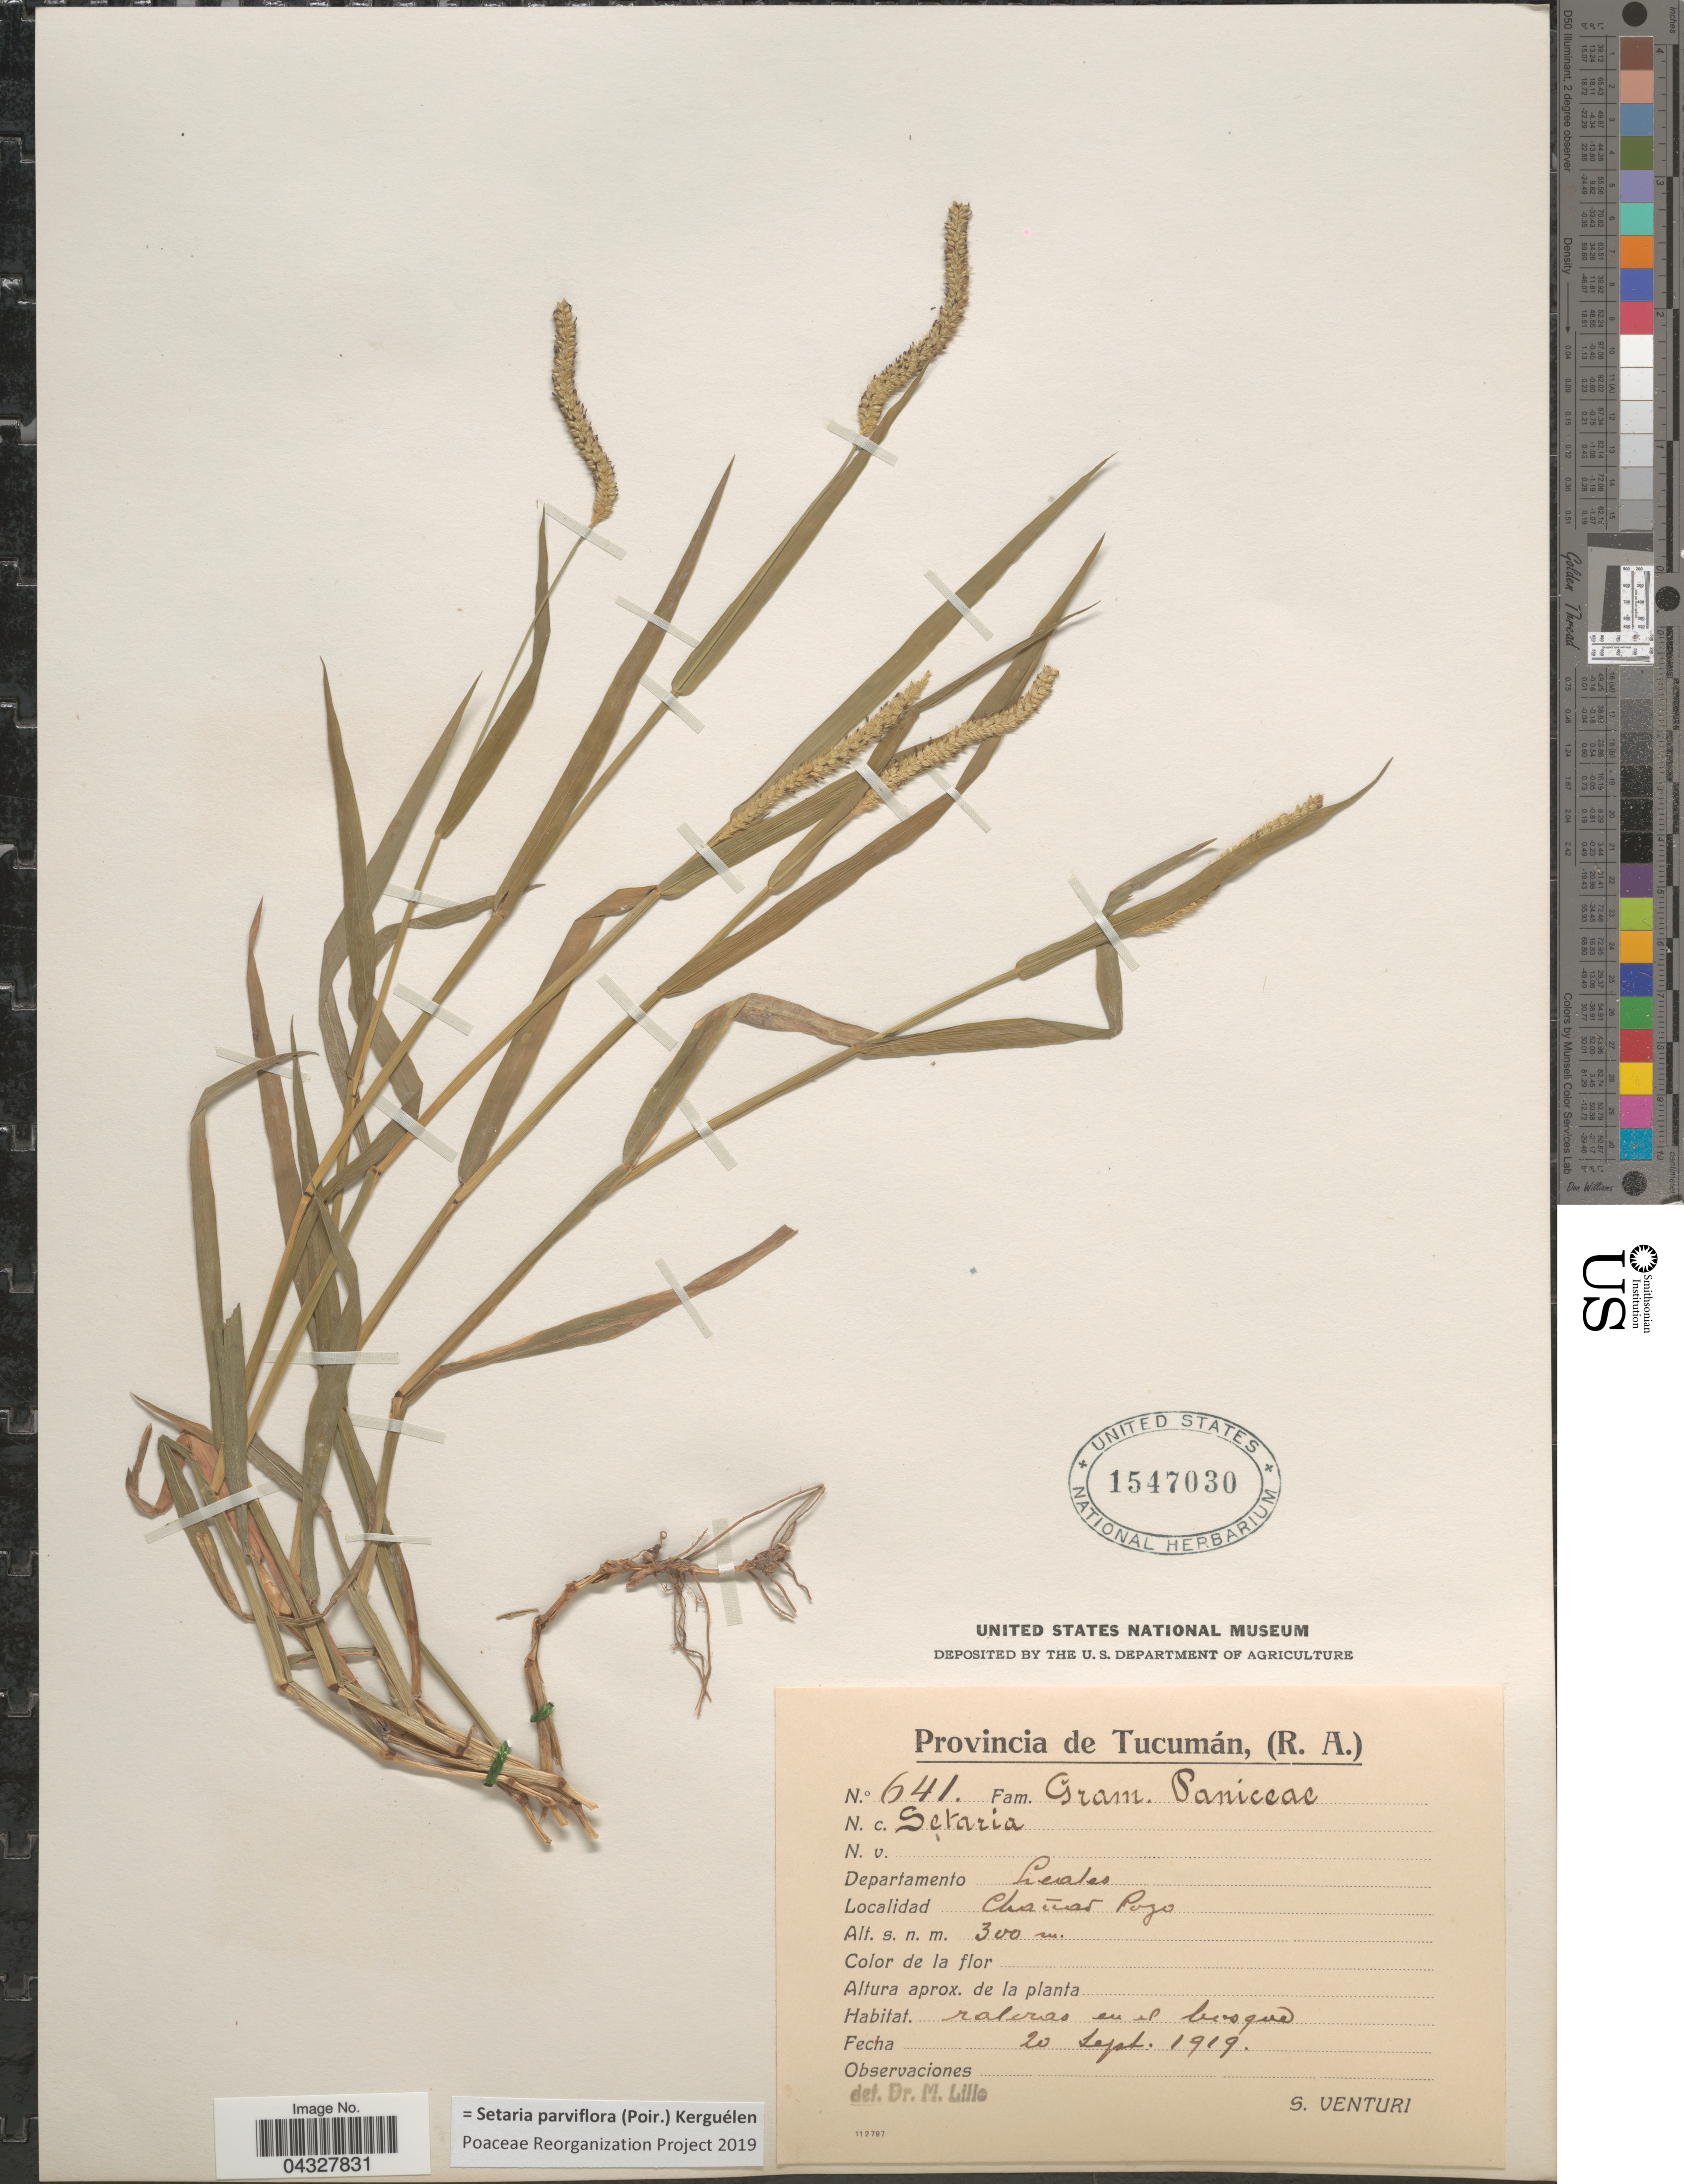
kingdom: Plantae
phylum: Tracheophyta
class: Liliopsida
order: Poales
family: Poaceae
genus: Setaria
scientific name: Setaria parviflora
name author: (Poir.) Kerguélen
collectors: S. Venturi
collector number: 641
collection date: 1919-09-20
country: Argentina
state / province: Tucuman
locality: Departamento Leales. Chañar Pozo.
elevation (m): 300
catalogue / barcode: US 1547030